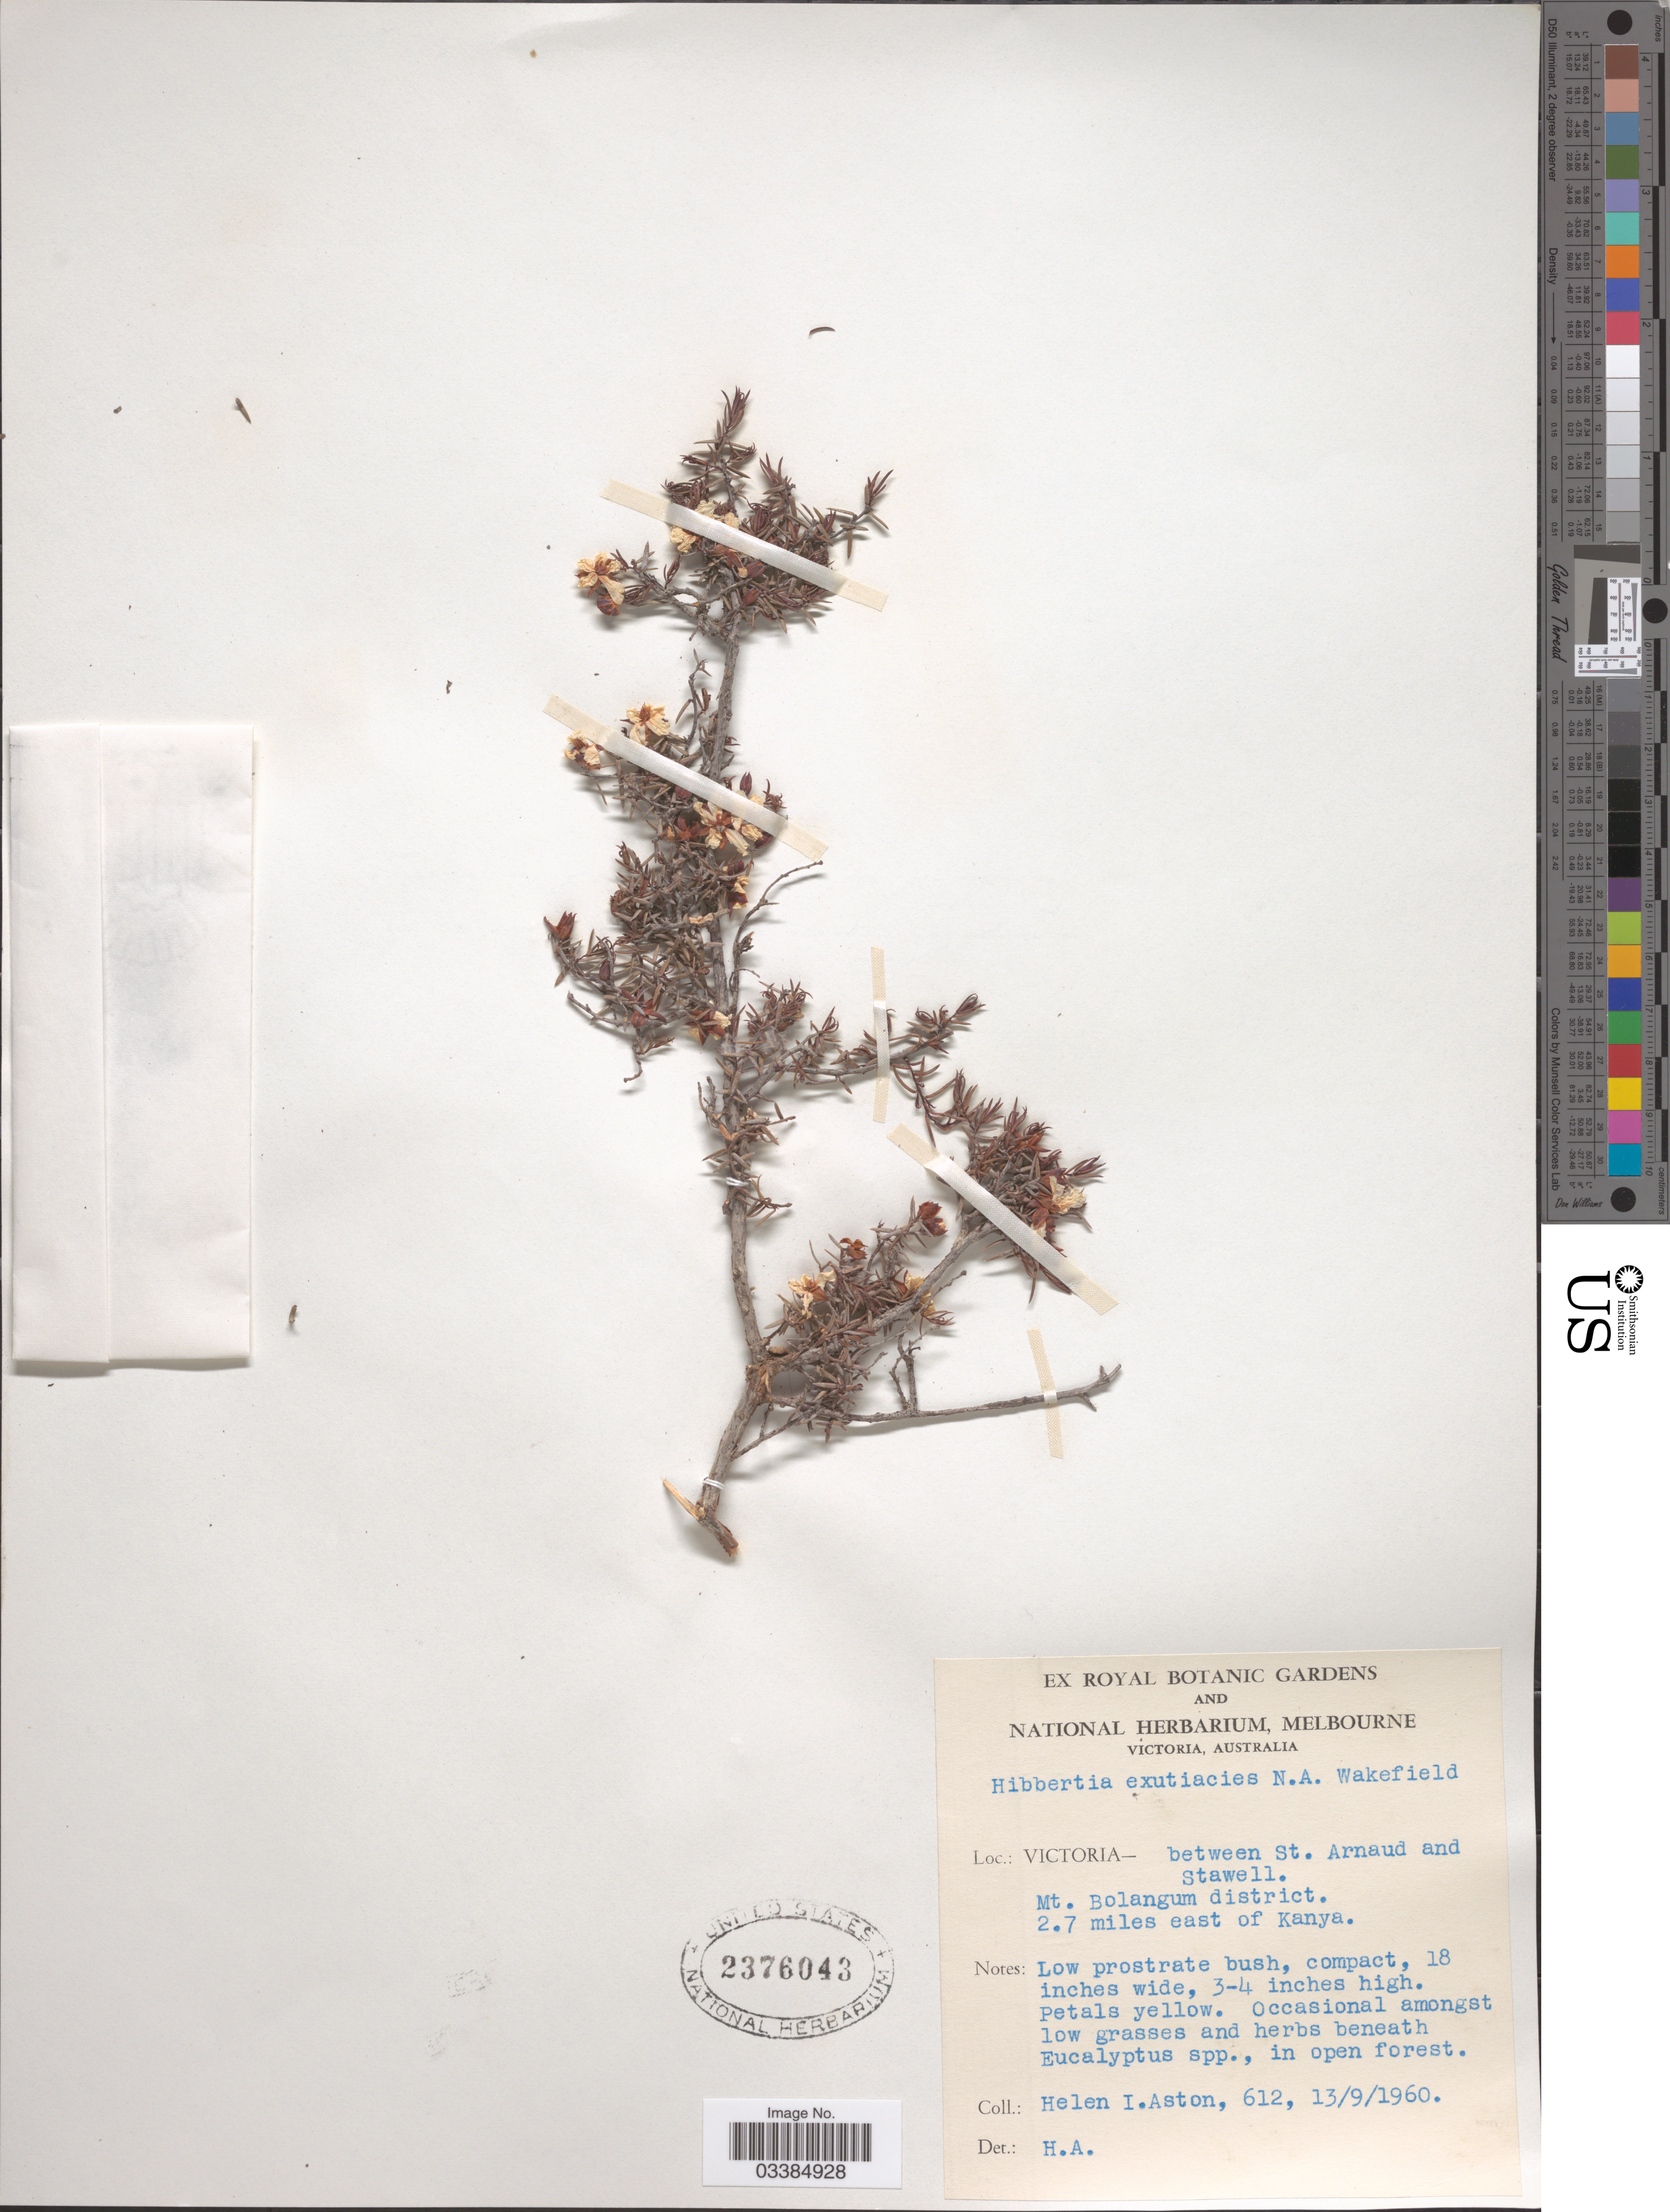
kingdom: Plantae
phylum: Tracheophyta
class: Magnoliopsida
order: Dilleniales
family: Dilleniaceae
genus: Hibbertia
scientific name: Hibbertia exutiacies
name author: N.A. Wakef.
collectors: H. I. Aston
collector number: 612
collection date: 1960-09-13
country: Australia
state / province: Victoria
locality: Victoria-between St. Arnaud and Stawell. Mt. Bolangum district. 2.7 miles east of Kanya.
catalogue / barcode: US 2376043